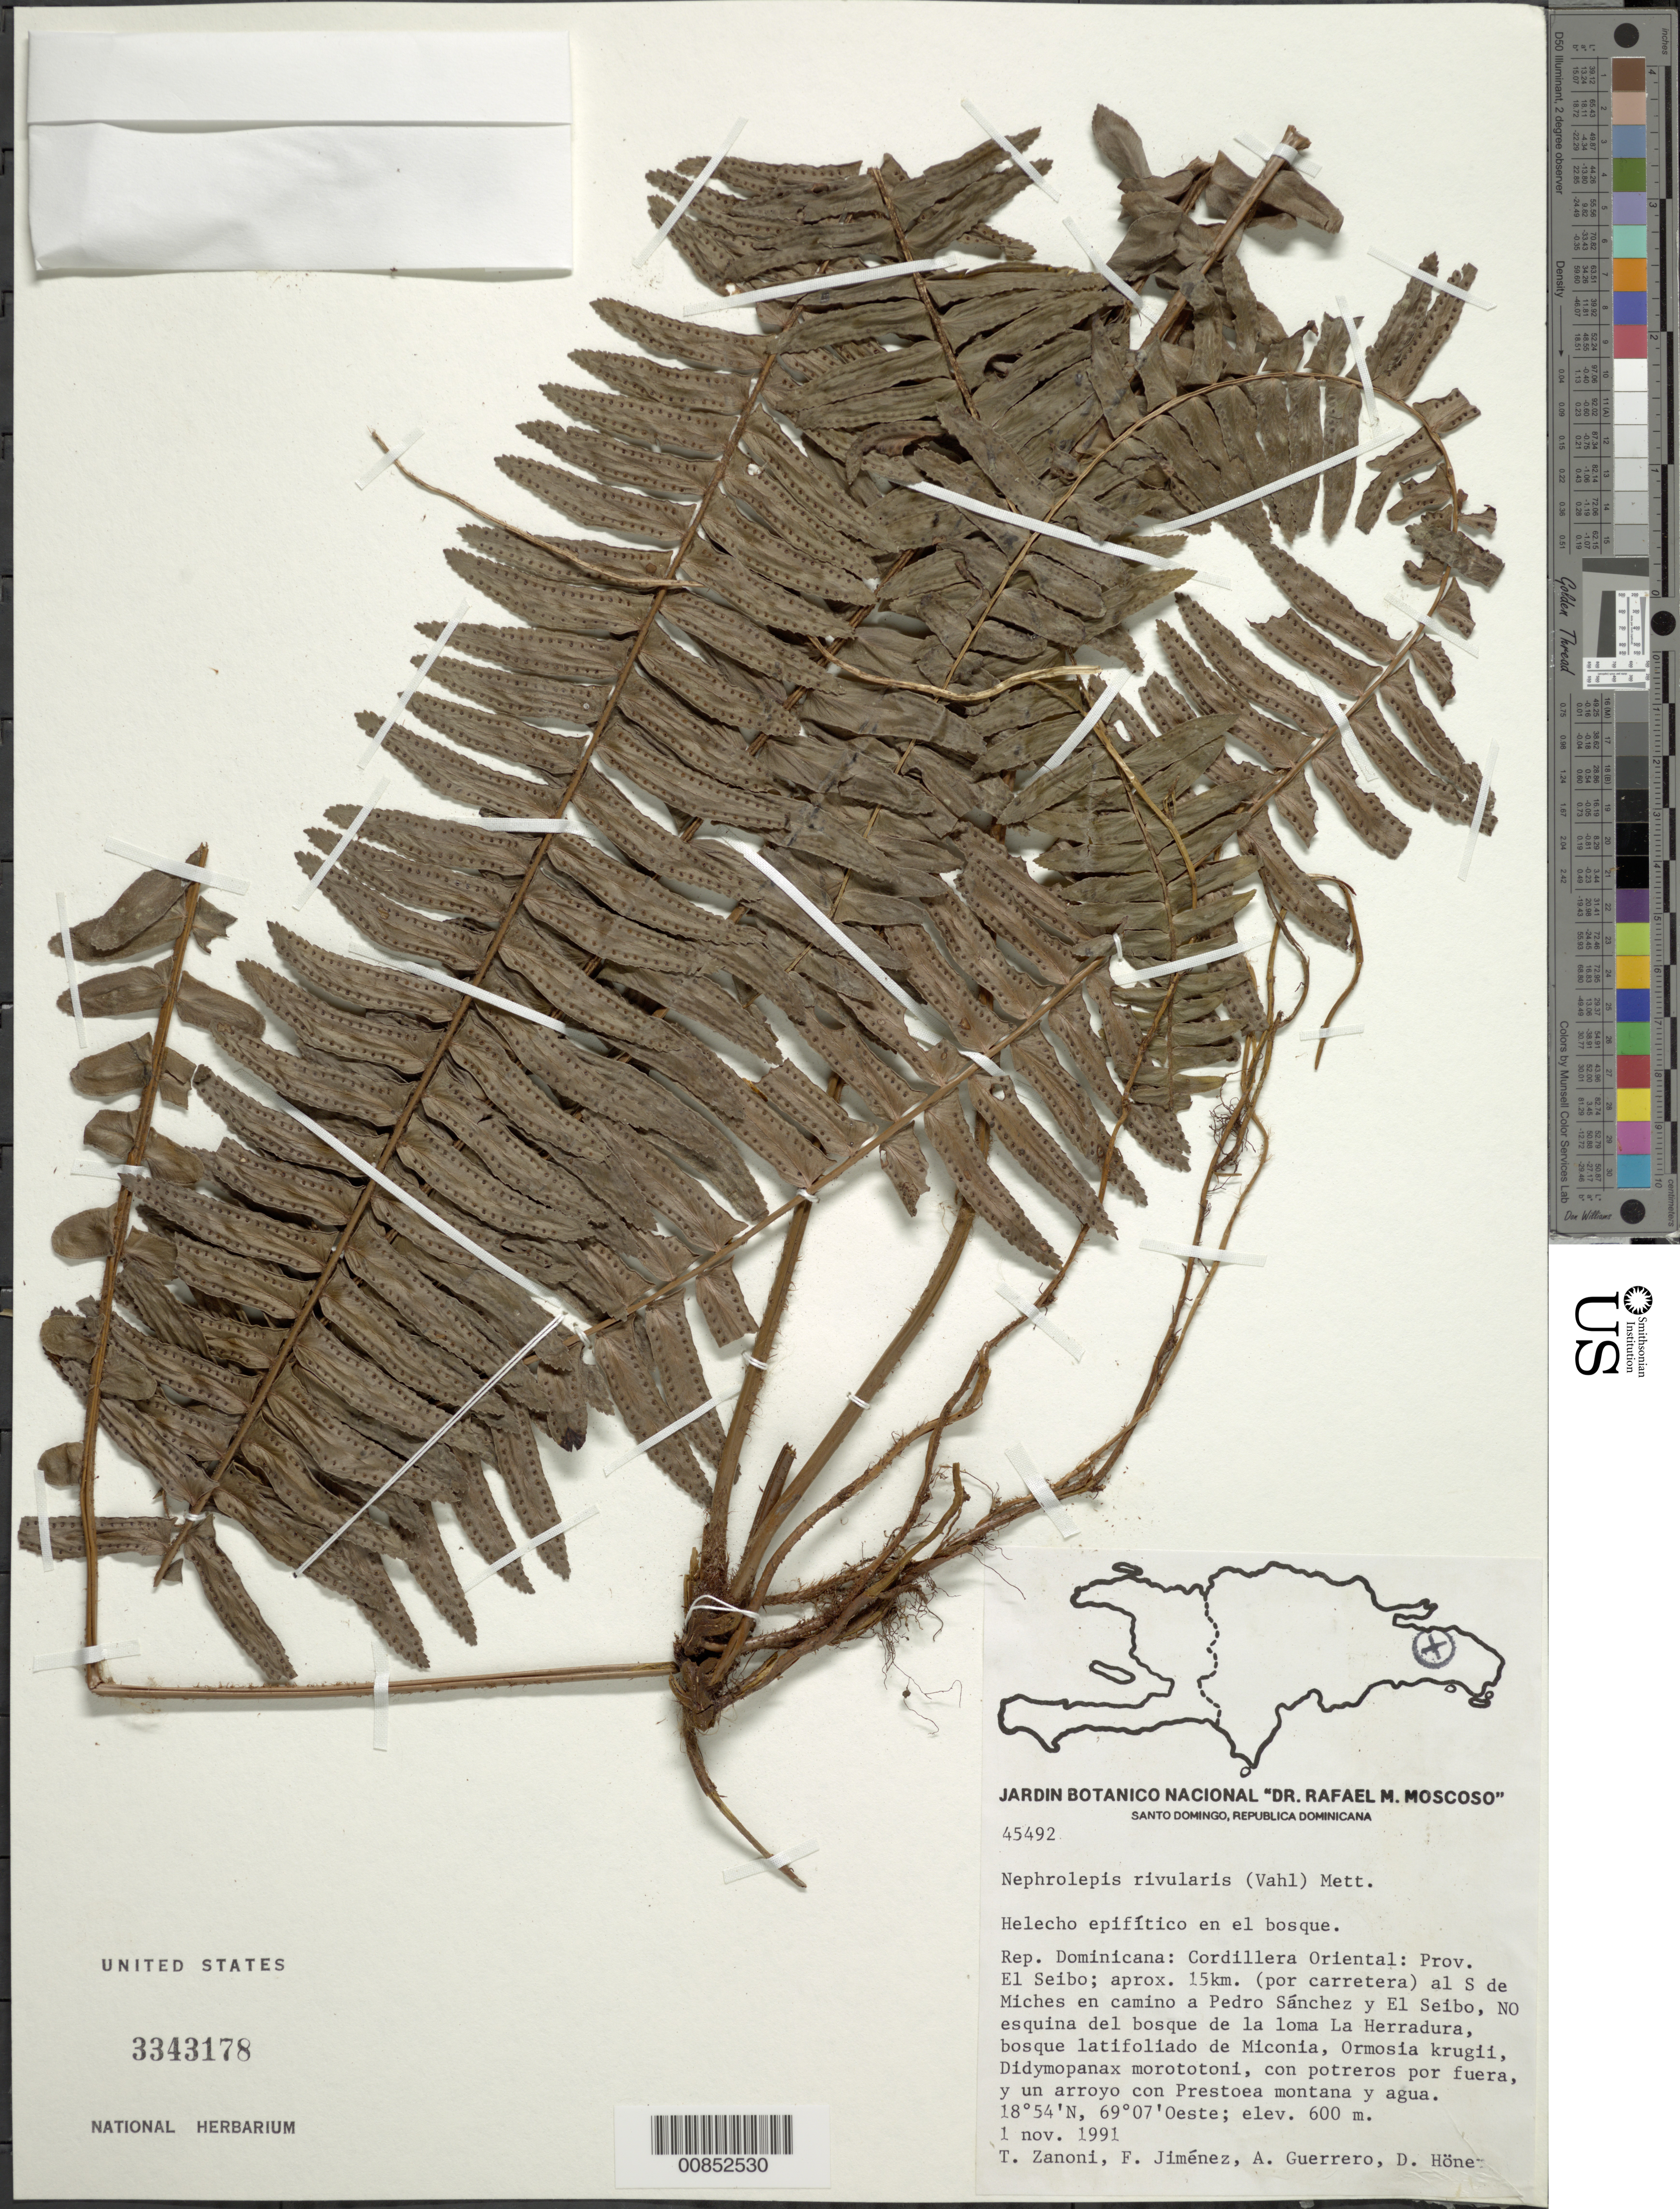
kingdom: Plantae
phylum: Tracheophyta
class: Polypodiopsida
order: Polypodiales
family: Nephrolepidaceae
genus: Nephrolepis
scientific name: Nephrolepis rivularis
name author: (Vahl) Mett. ex Krug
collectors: T. A. Zanoni, F. Jiménez, A. Guerrero & D. Hone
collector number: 45492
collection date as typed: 01 Nov 1991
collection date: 1991-11-01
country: Dominican Republic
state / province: El Seibo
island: Hispaniola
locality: Cordillera Oriental, aprox. 15 km (por carretera) s de Miches en camino a Pedro Sánchez y El Seibo, NO de la loma La Herradura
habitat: Bosque latifoliado de Miconia, Ormosia, Didymopanax, con potreros por fuera, arroyo con Prestoea y agua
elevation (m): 600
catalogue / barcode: US 3343178